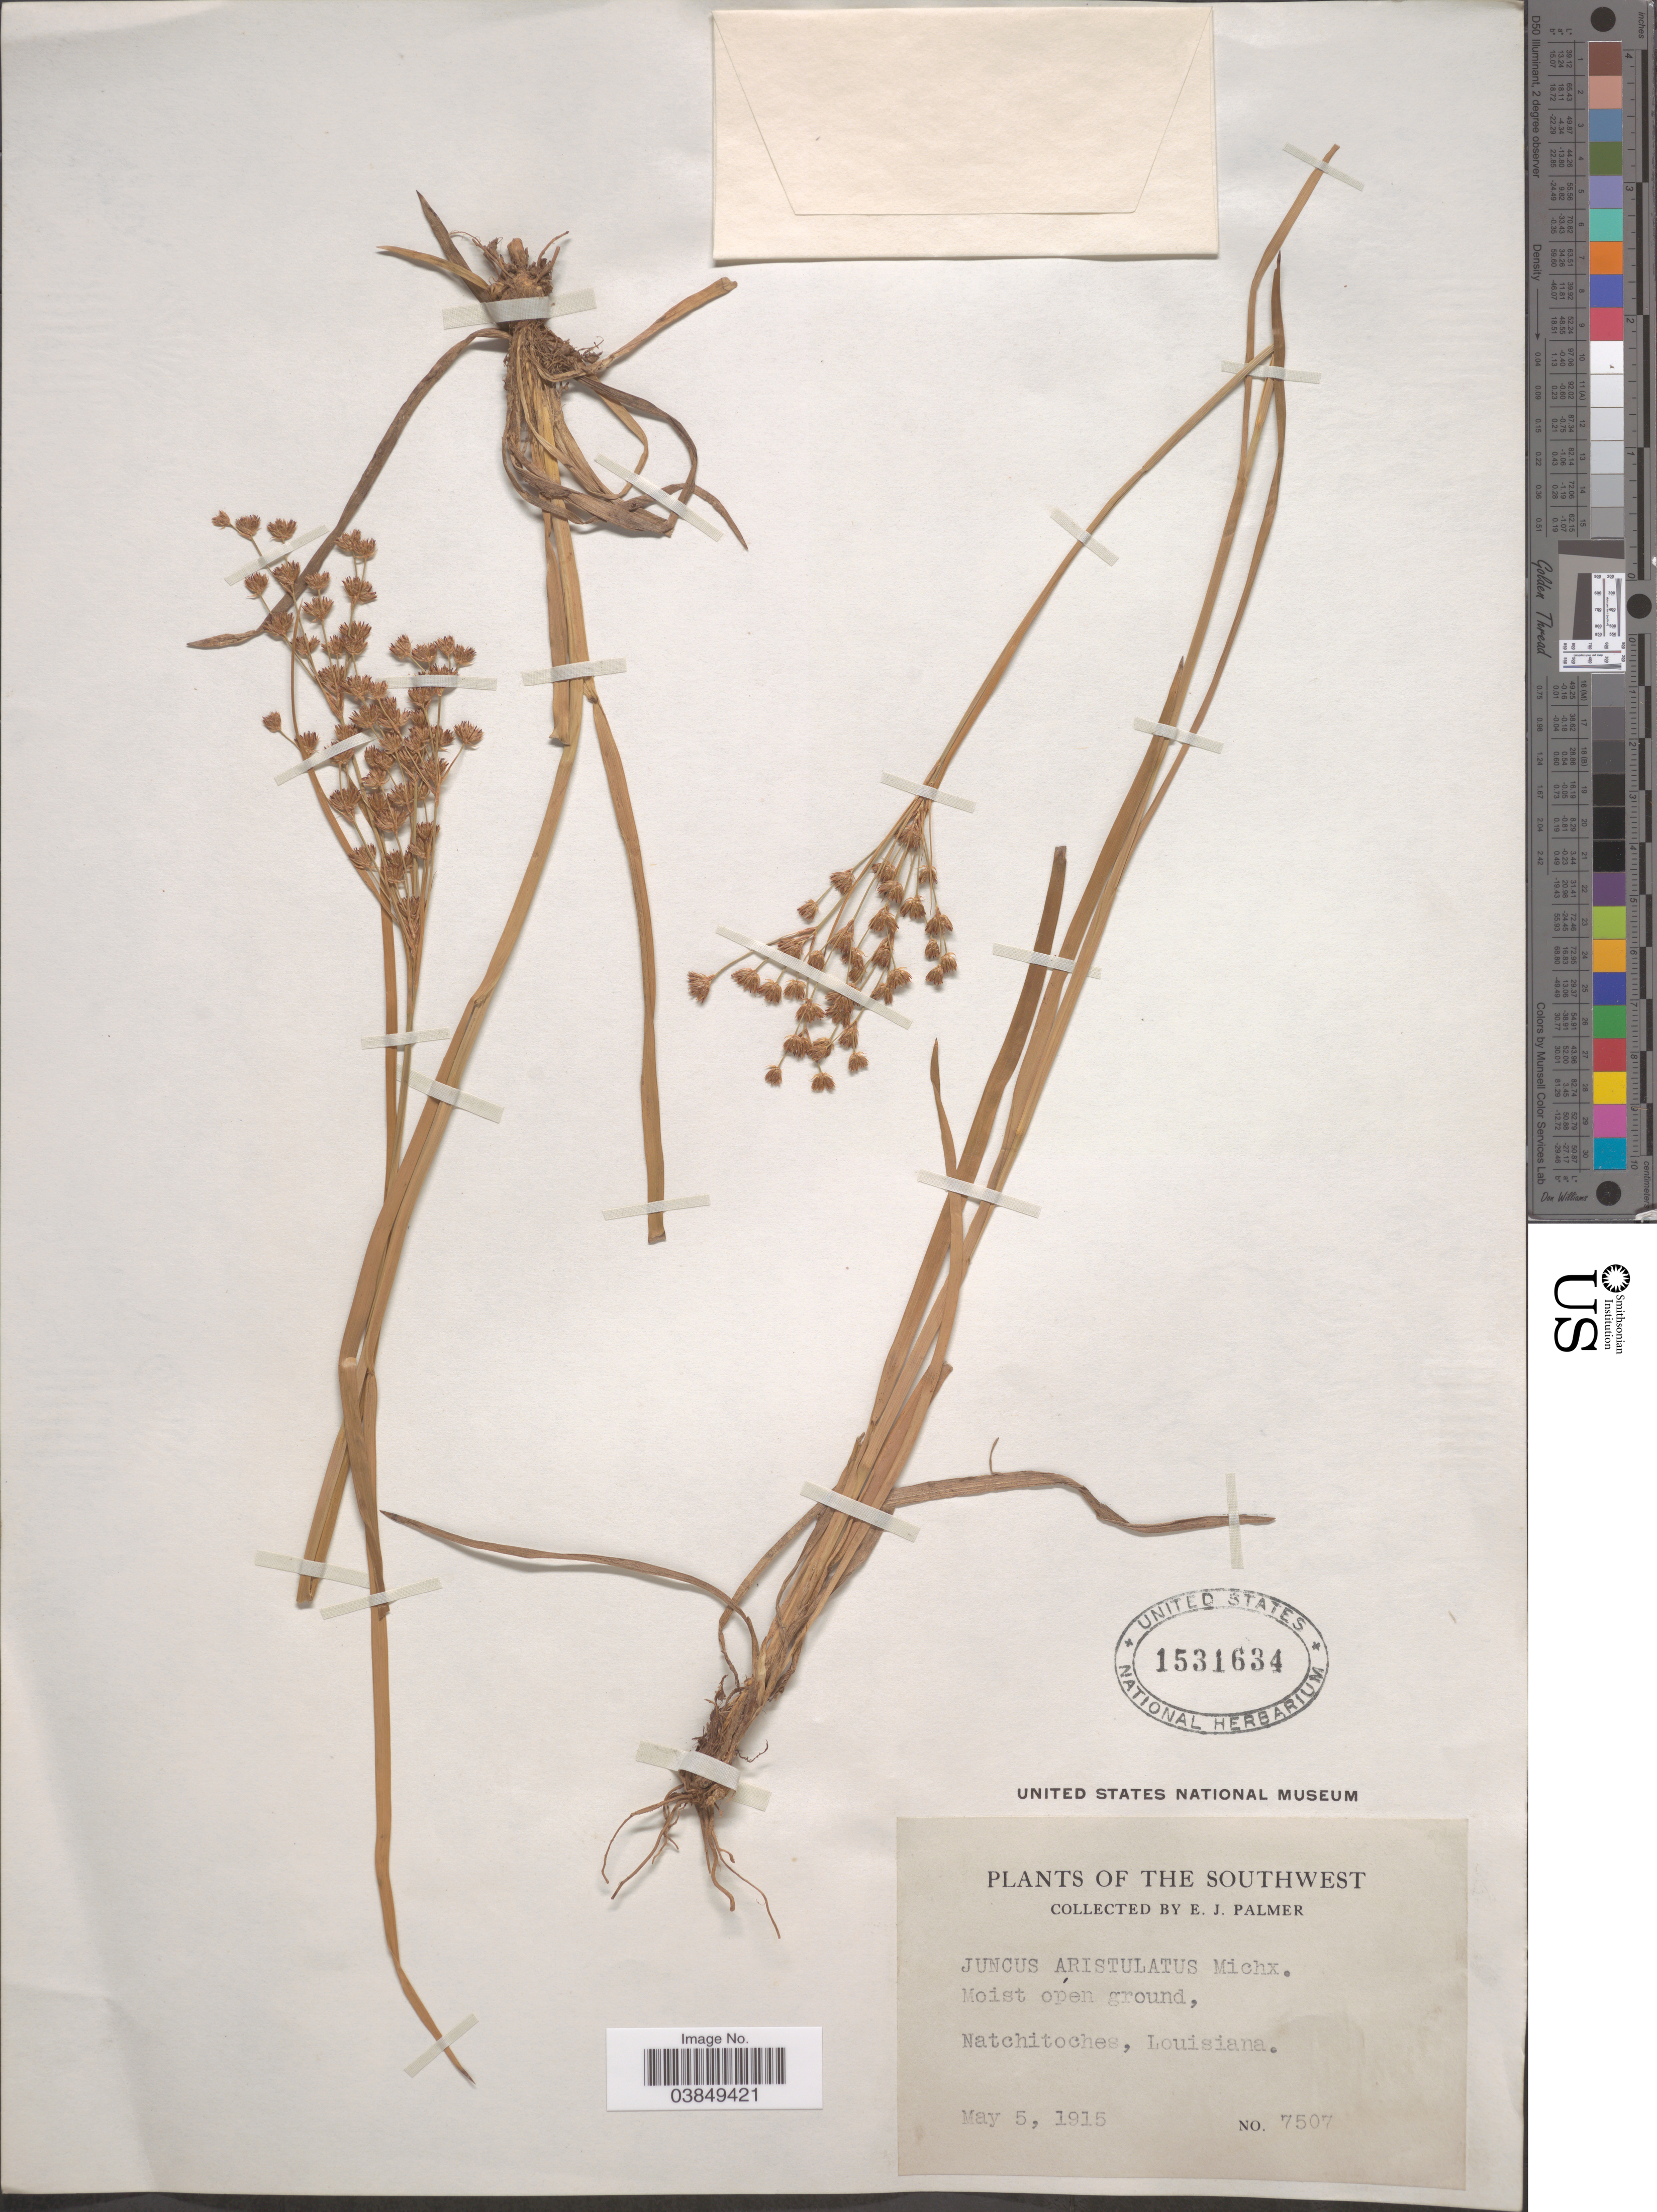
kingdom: Plantae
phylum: Tracheophyta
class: Liliopsida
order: Poales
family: Juncaceae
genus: Juncus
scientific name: Juncus aristulatus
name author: Michx.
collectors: E. J. Palmer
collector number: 7507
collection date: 1915-05-05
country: United States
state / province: Louisiana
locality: The Southwest. Natchitoches.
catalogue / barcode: US 1531634